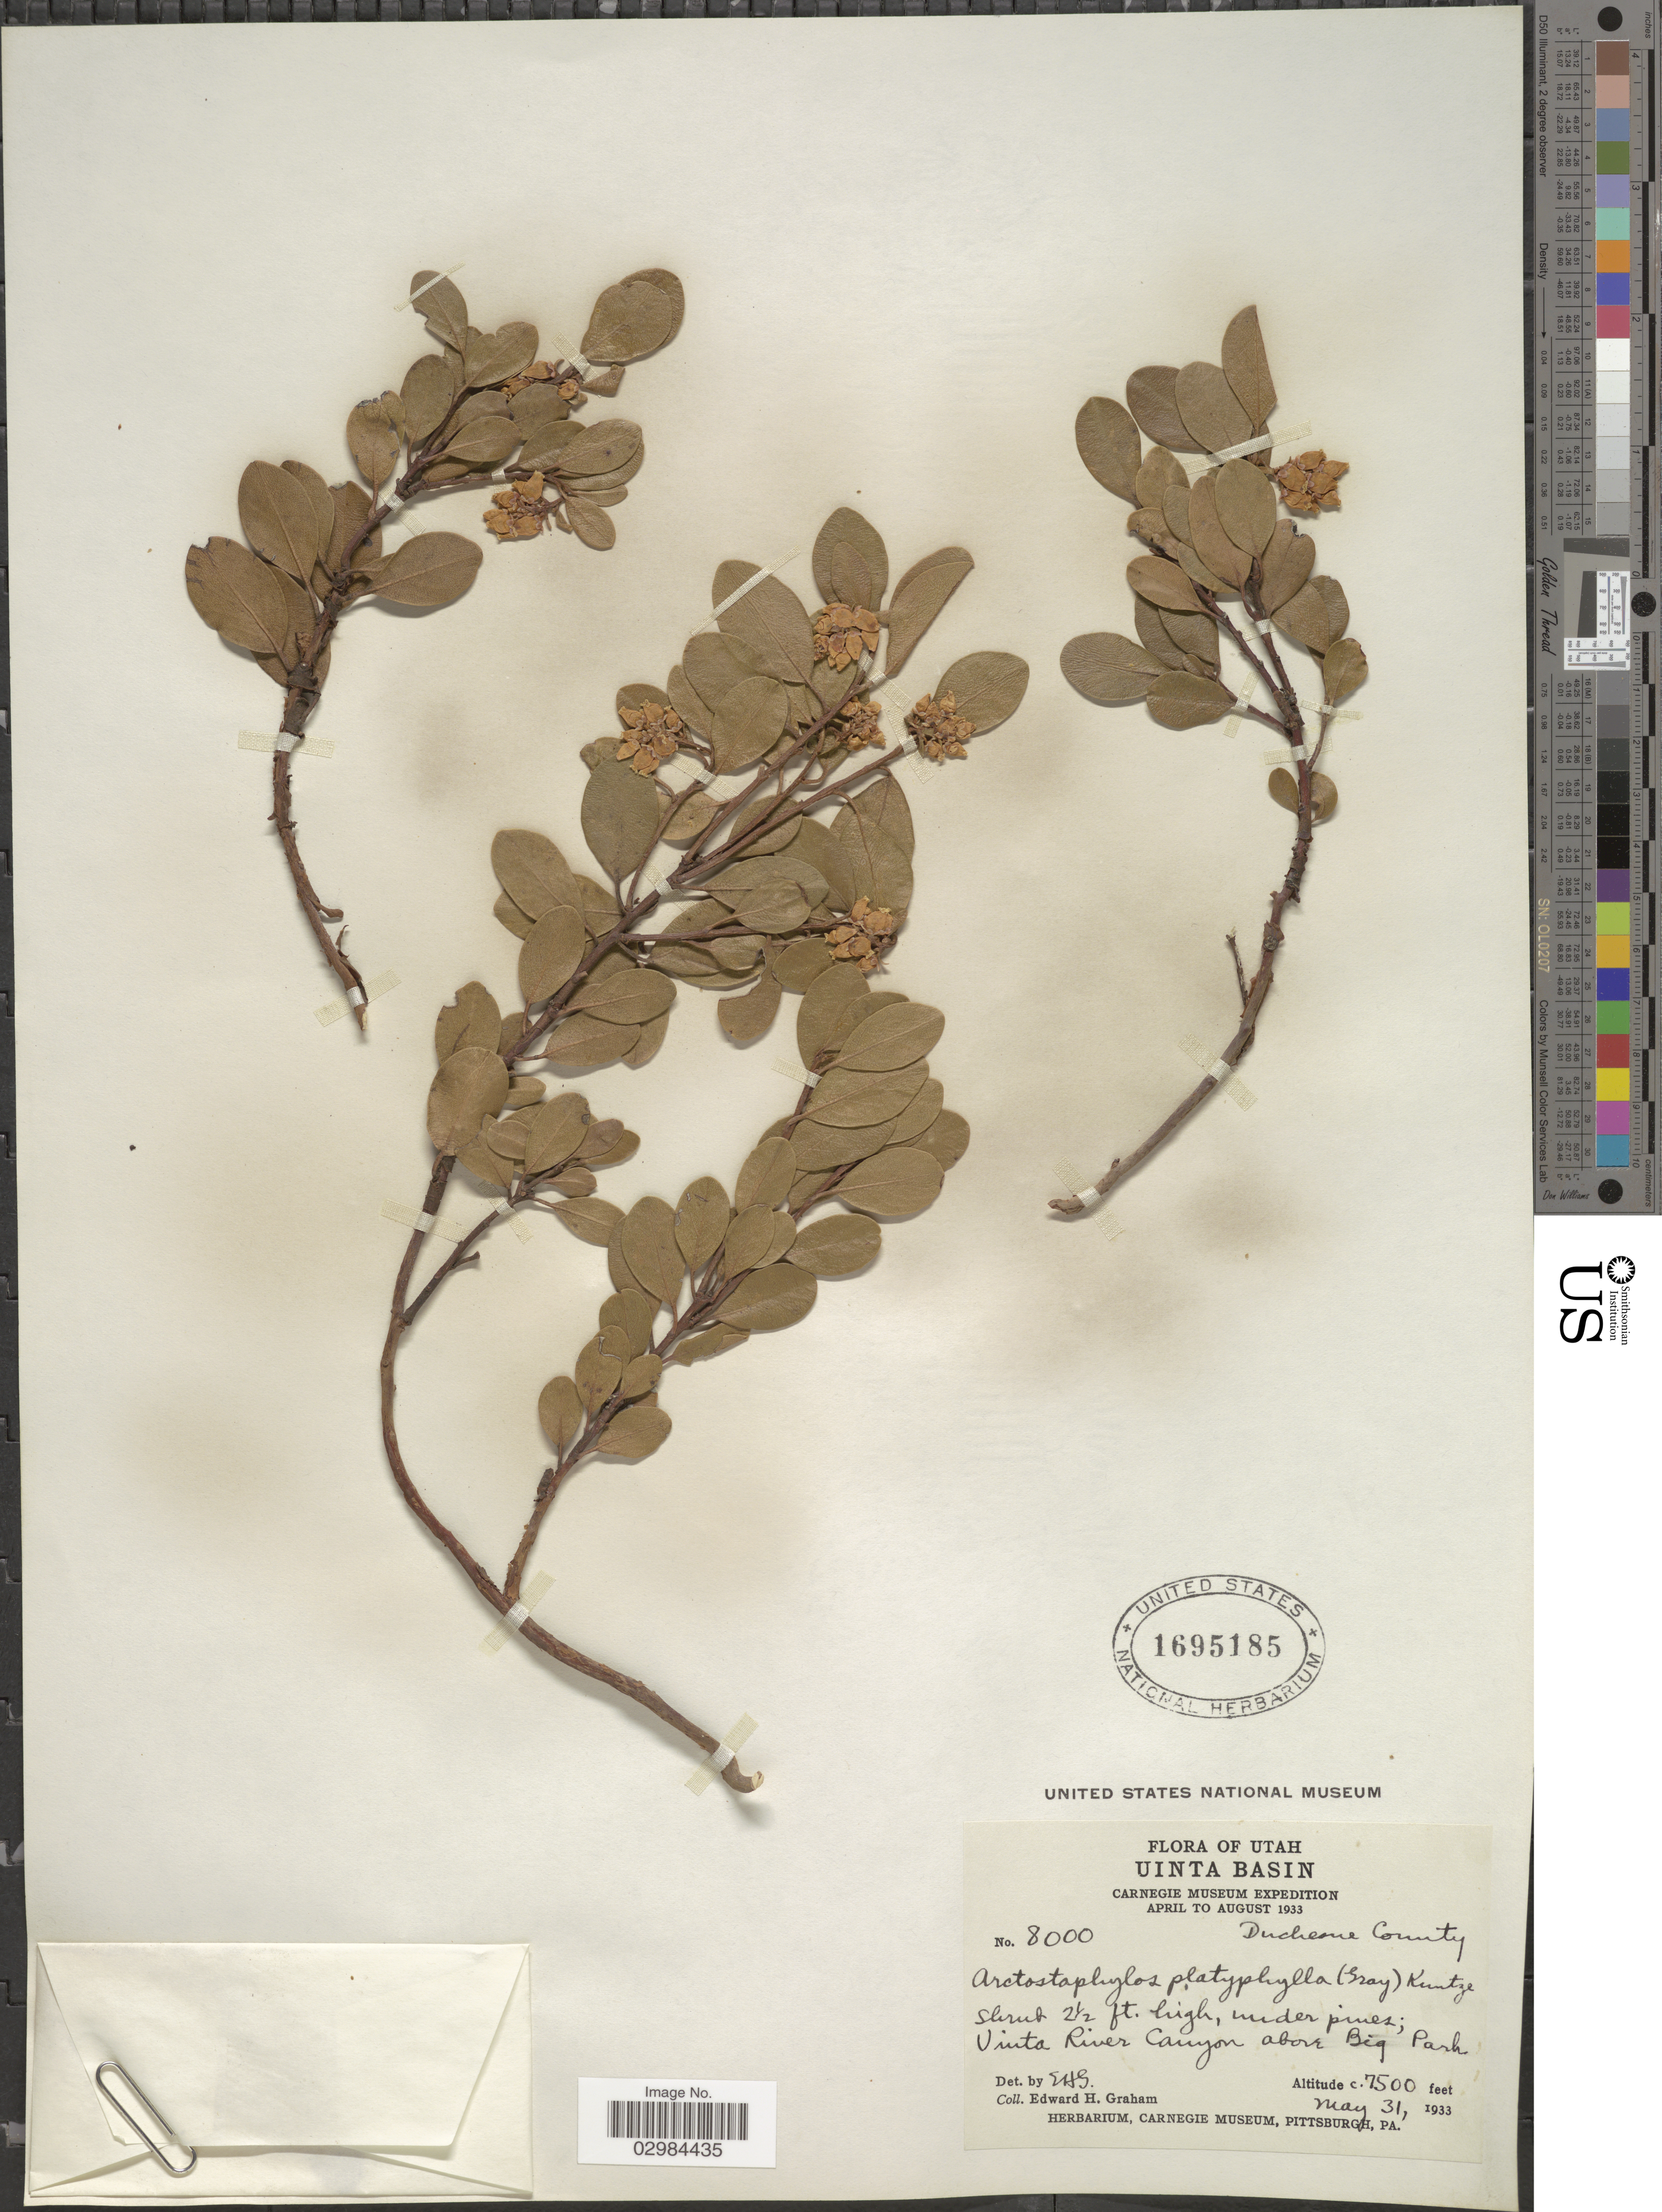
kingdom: Plantae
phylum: Tracheophyta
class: Magnoliopsida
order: Ericales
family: Ericaceae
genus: Arctostaphylos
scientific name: Arctostaphylos platyphylla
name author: (A. Gray) Kuntze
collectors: E. H. Graham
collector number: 8000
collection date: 1933-05-31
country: United States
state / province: Utah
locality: Uinta Basin. Uinta River Canyon above Big Park.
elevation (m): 2286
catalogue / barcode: US 1695185